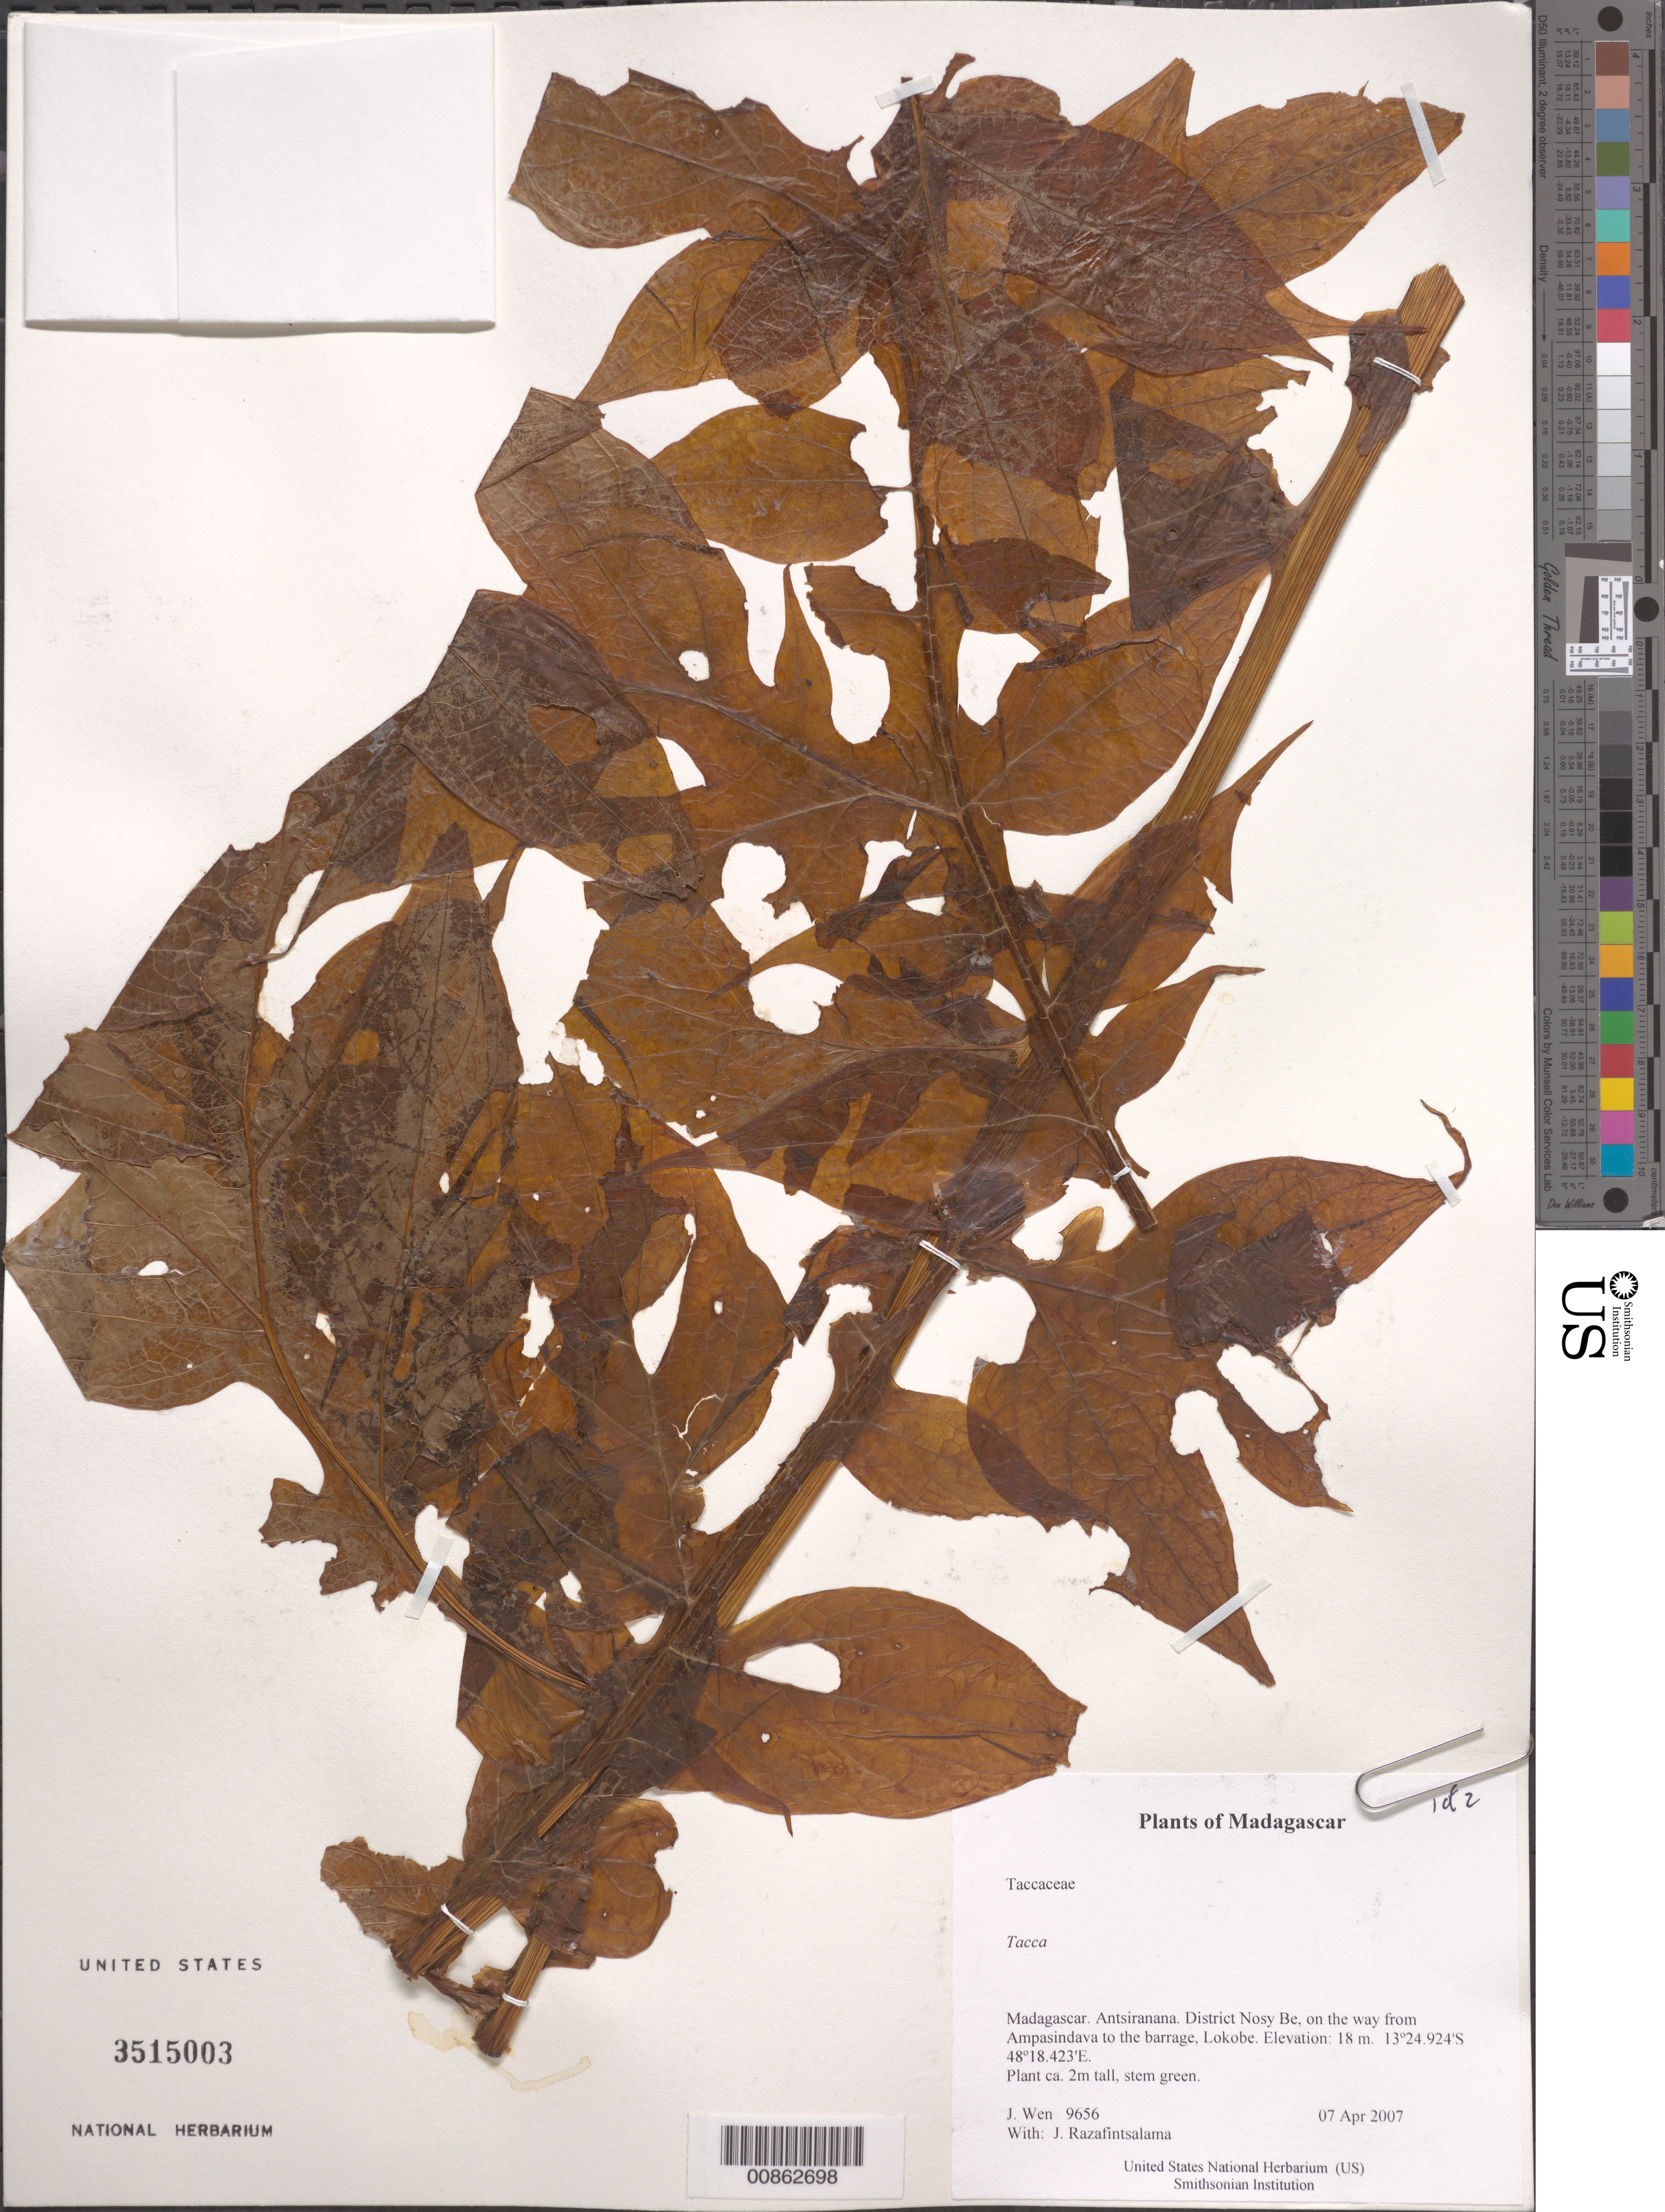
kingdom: Plantae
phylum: Tracheophyta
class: Liliopsida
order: Dioscoreales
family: Dioscoreaceae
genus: Tacca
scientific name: Tacca sp.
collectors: J. Wen, J. Razafintsalama & H. Tombondray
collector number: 9656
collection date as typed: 07 Apr 2007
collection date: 2007-04-07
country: Madagascar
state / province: Diana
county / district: Nosy Be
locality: District Nosy Be, on the way from Ampasindava to the barrage, Lokobe.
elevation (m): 18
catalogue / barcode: US 3515003